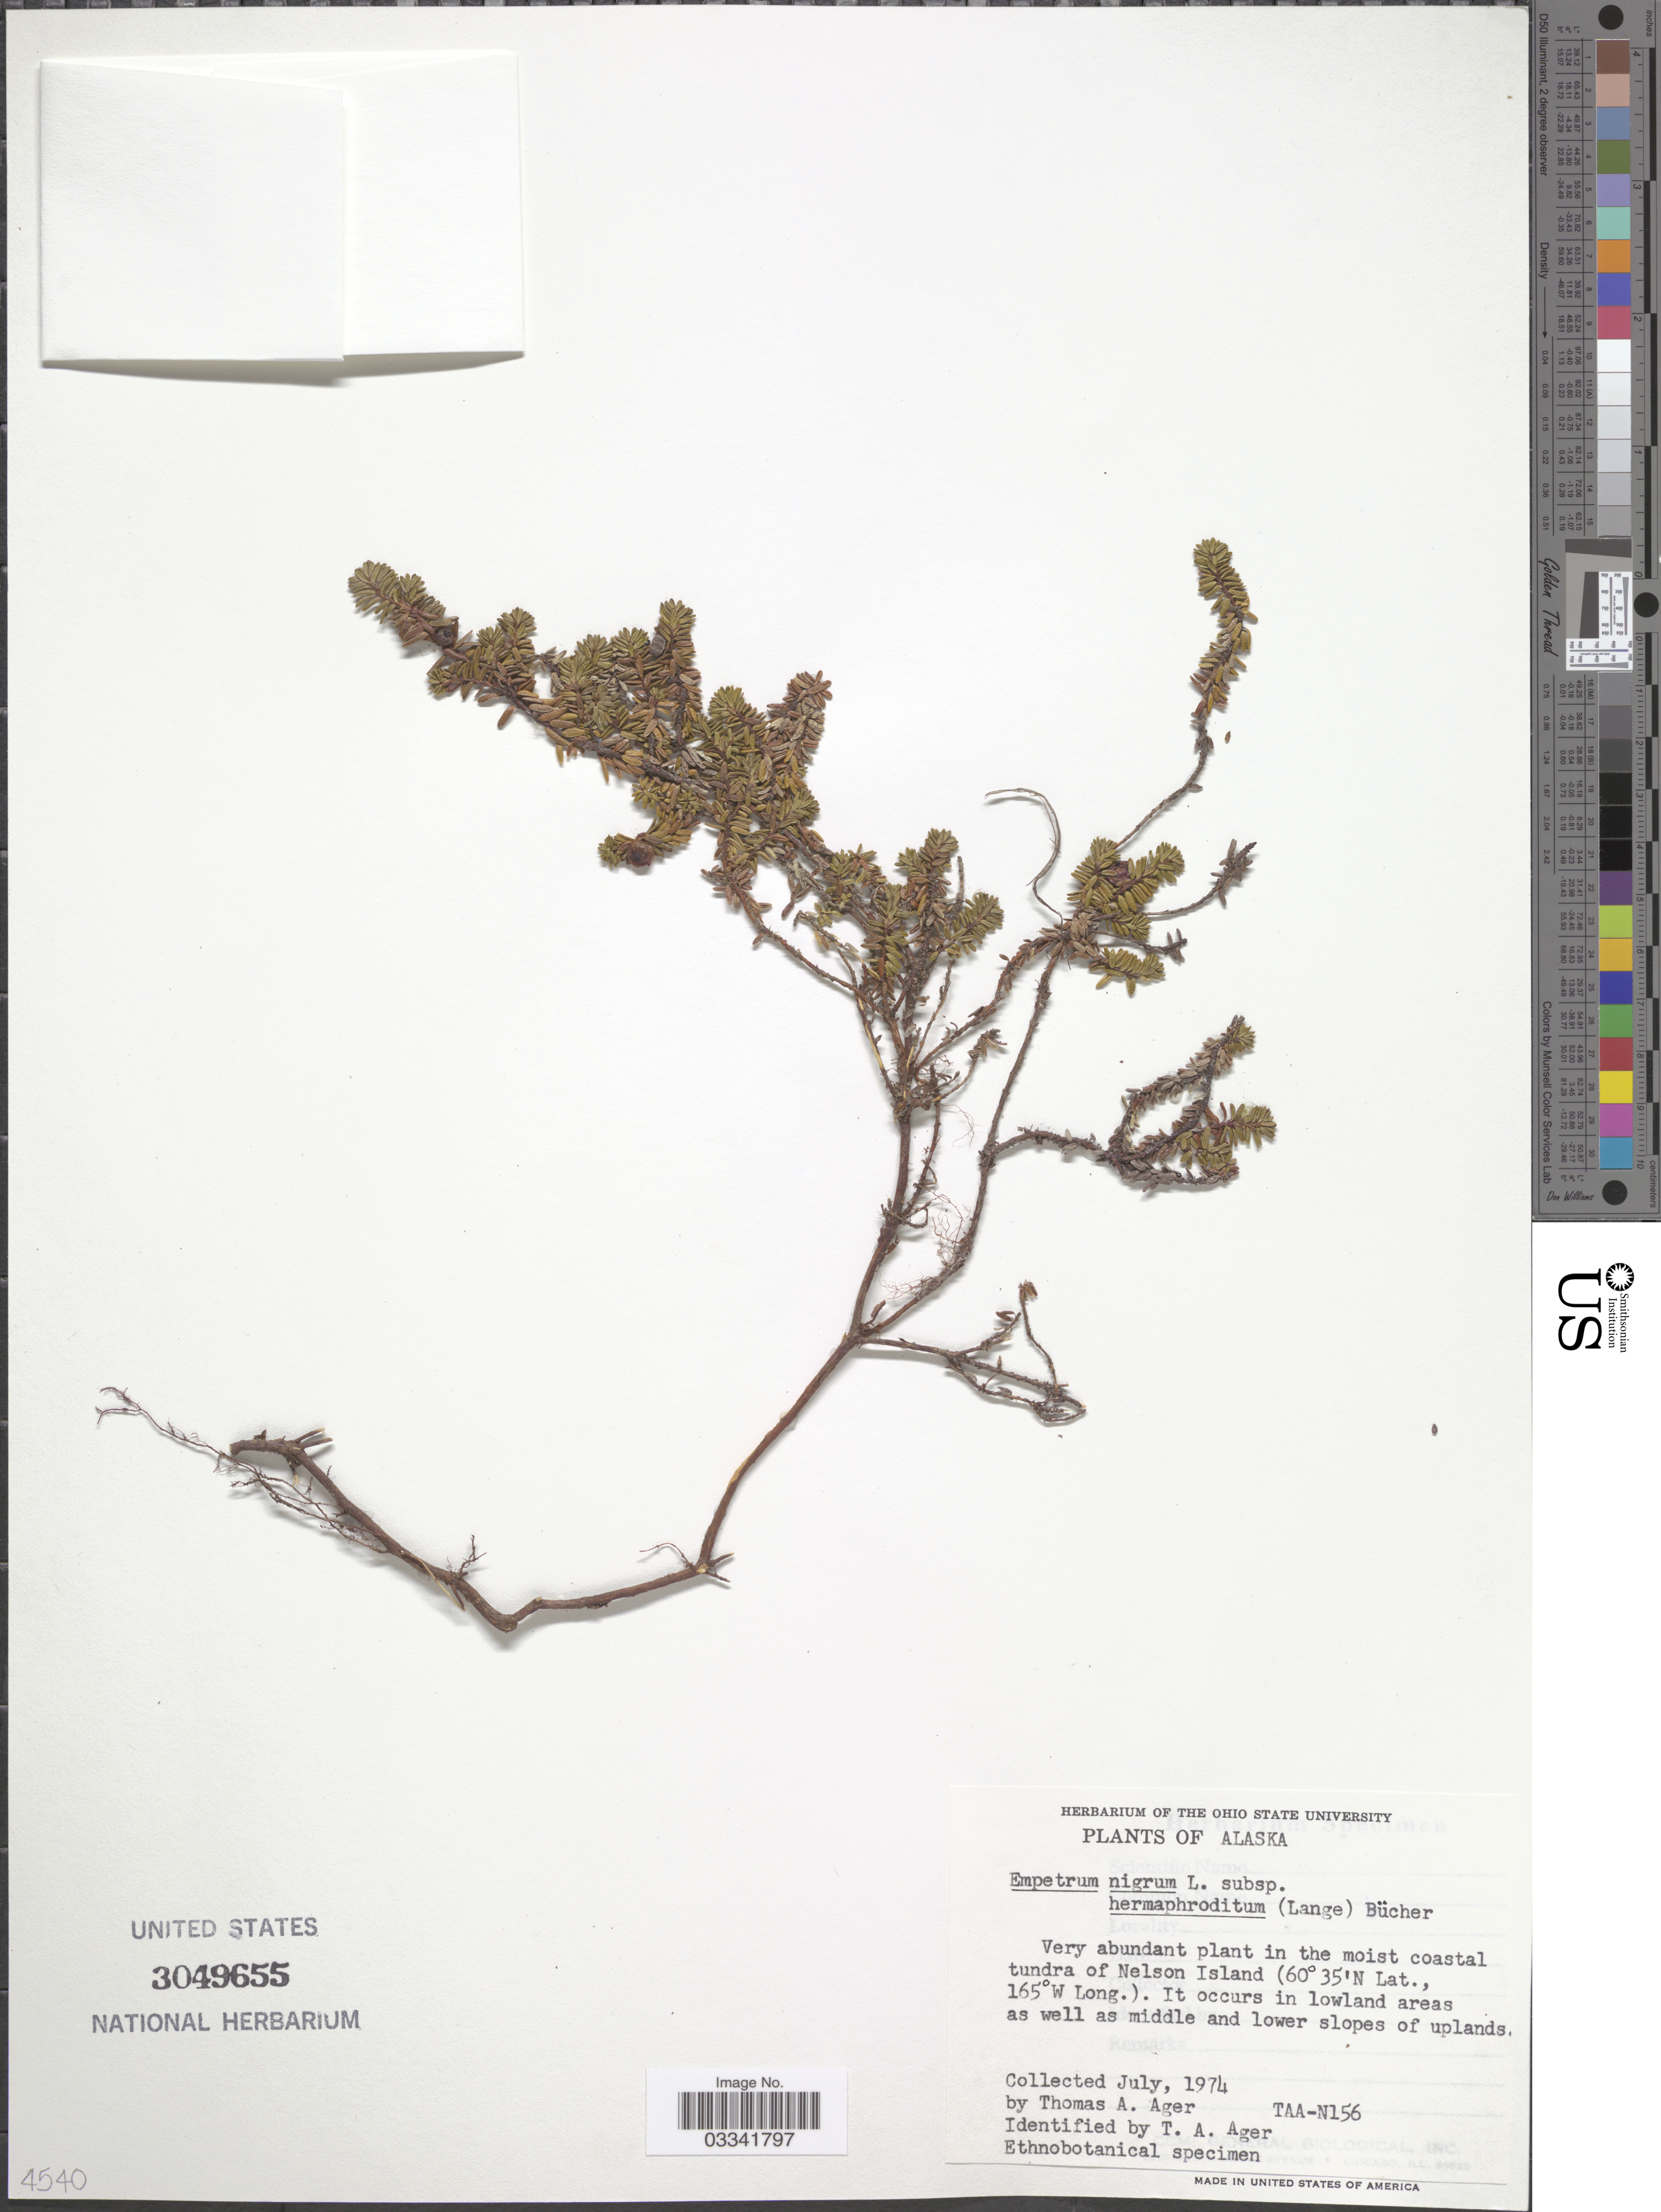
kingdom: Plantae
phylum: Tracheophyta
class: Magnoliopsida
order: Ericales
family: Ericaceae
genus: Empetrum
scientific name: Empetrum nigrum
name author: L.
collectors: T. A. Ager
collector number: TAA-N156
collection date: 1974-07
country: United States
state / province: Alaska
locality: Nelson Island.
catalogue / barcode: US 3049655